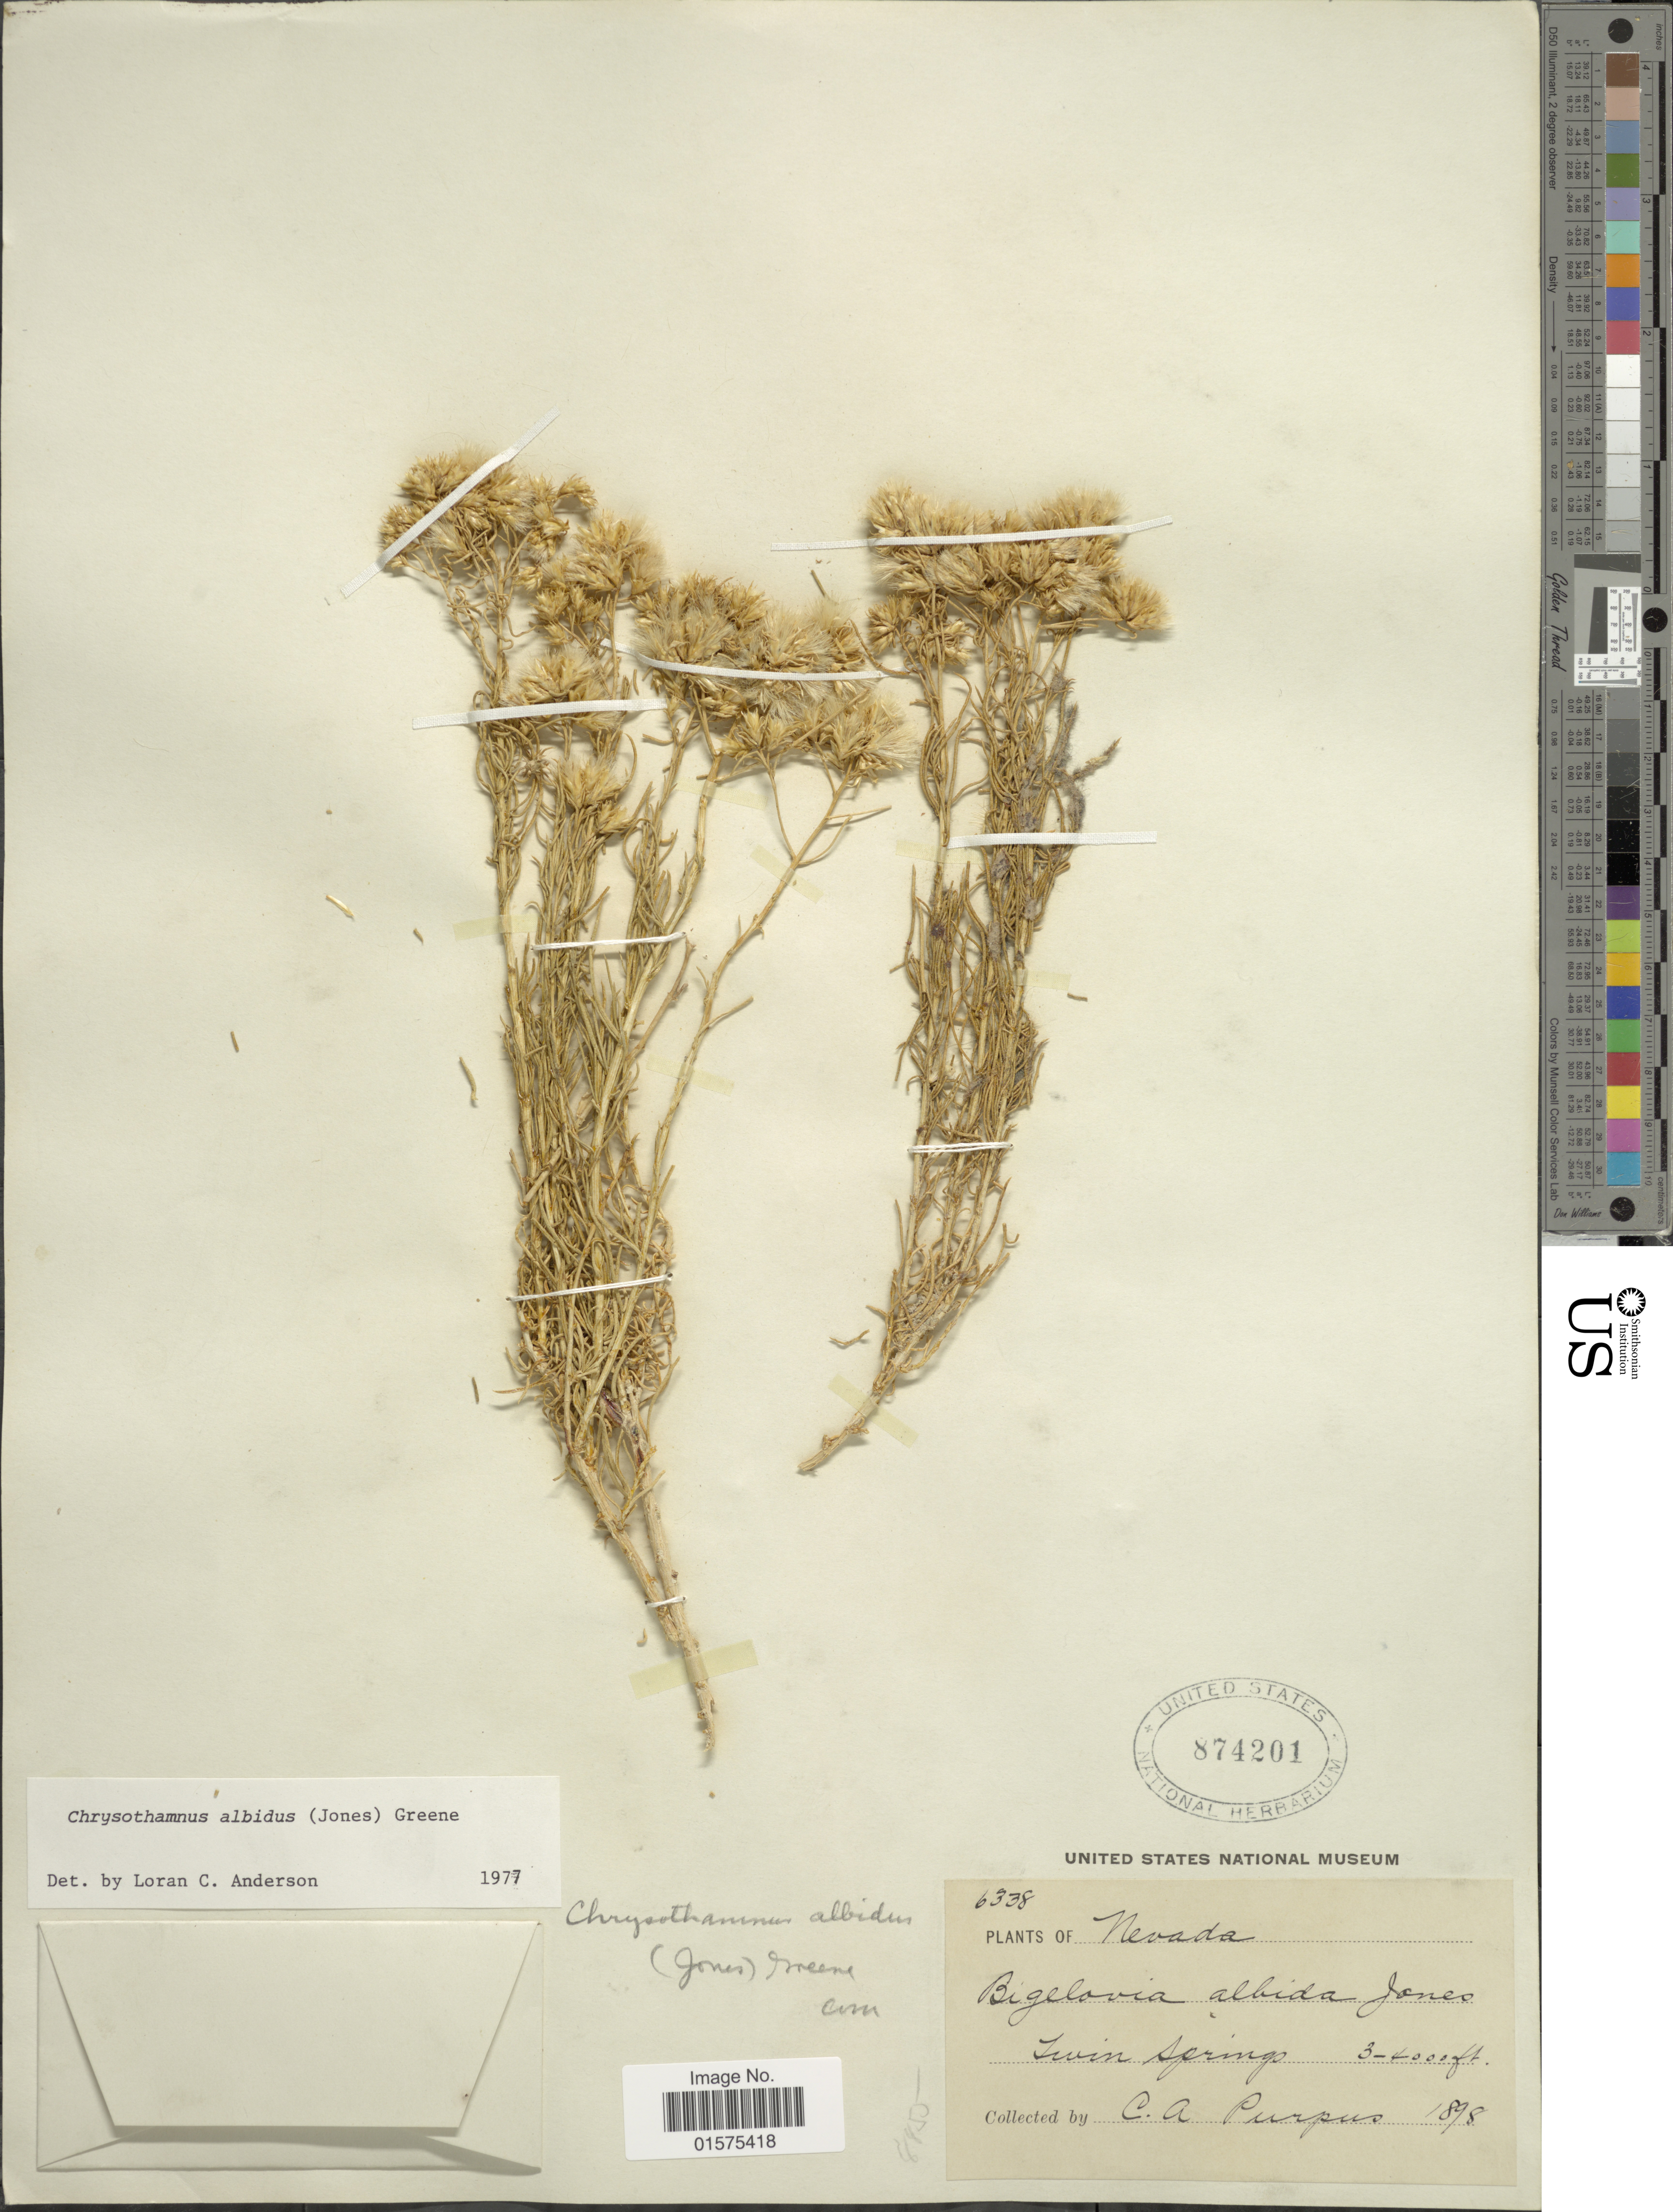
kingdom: Plantae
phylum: Tracheophyta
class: Magnoliopsida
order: Asterales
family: Asteraceae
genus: Ericameria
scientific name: Ericameria albida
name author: (M.E. Jones ex A. Gray) L.C. Anderson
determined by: Urbatsch, Lowell E., Curator (LSU), Louisiana State University (UNITED STATES)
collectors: C. A. Purpus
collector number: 6338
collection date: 1898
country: United States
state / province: Nevada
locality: Twin Springs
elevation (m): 914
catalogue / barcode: US 874201